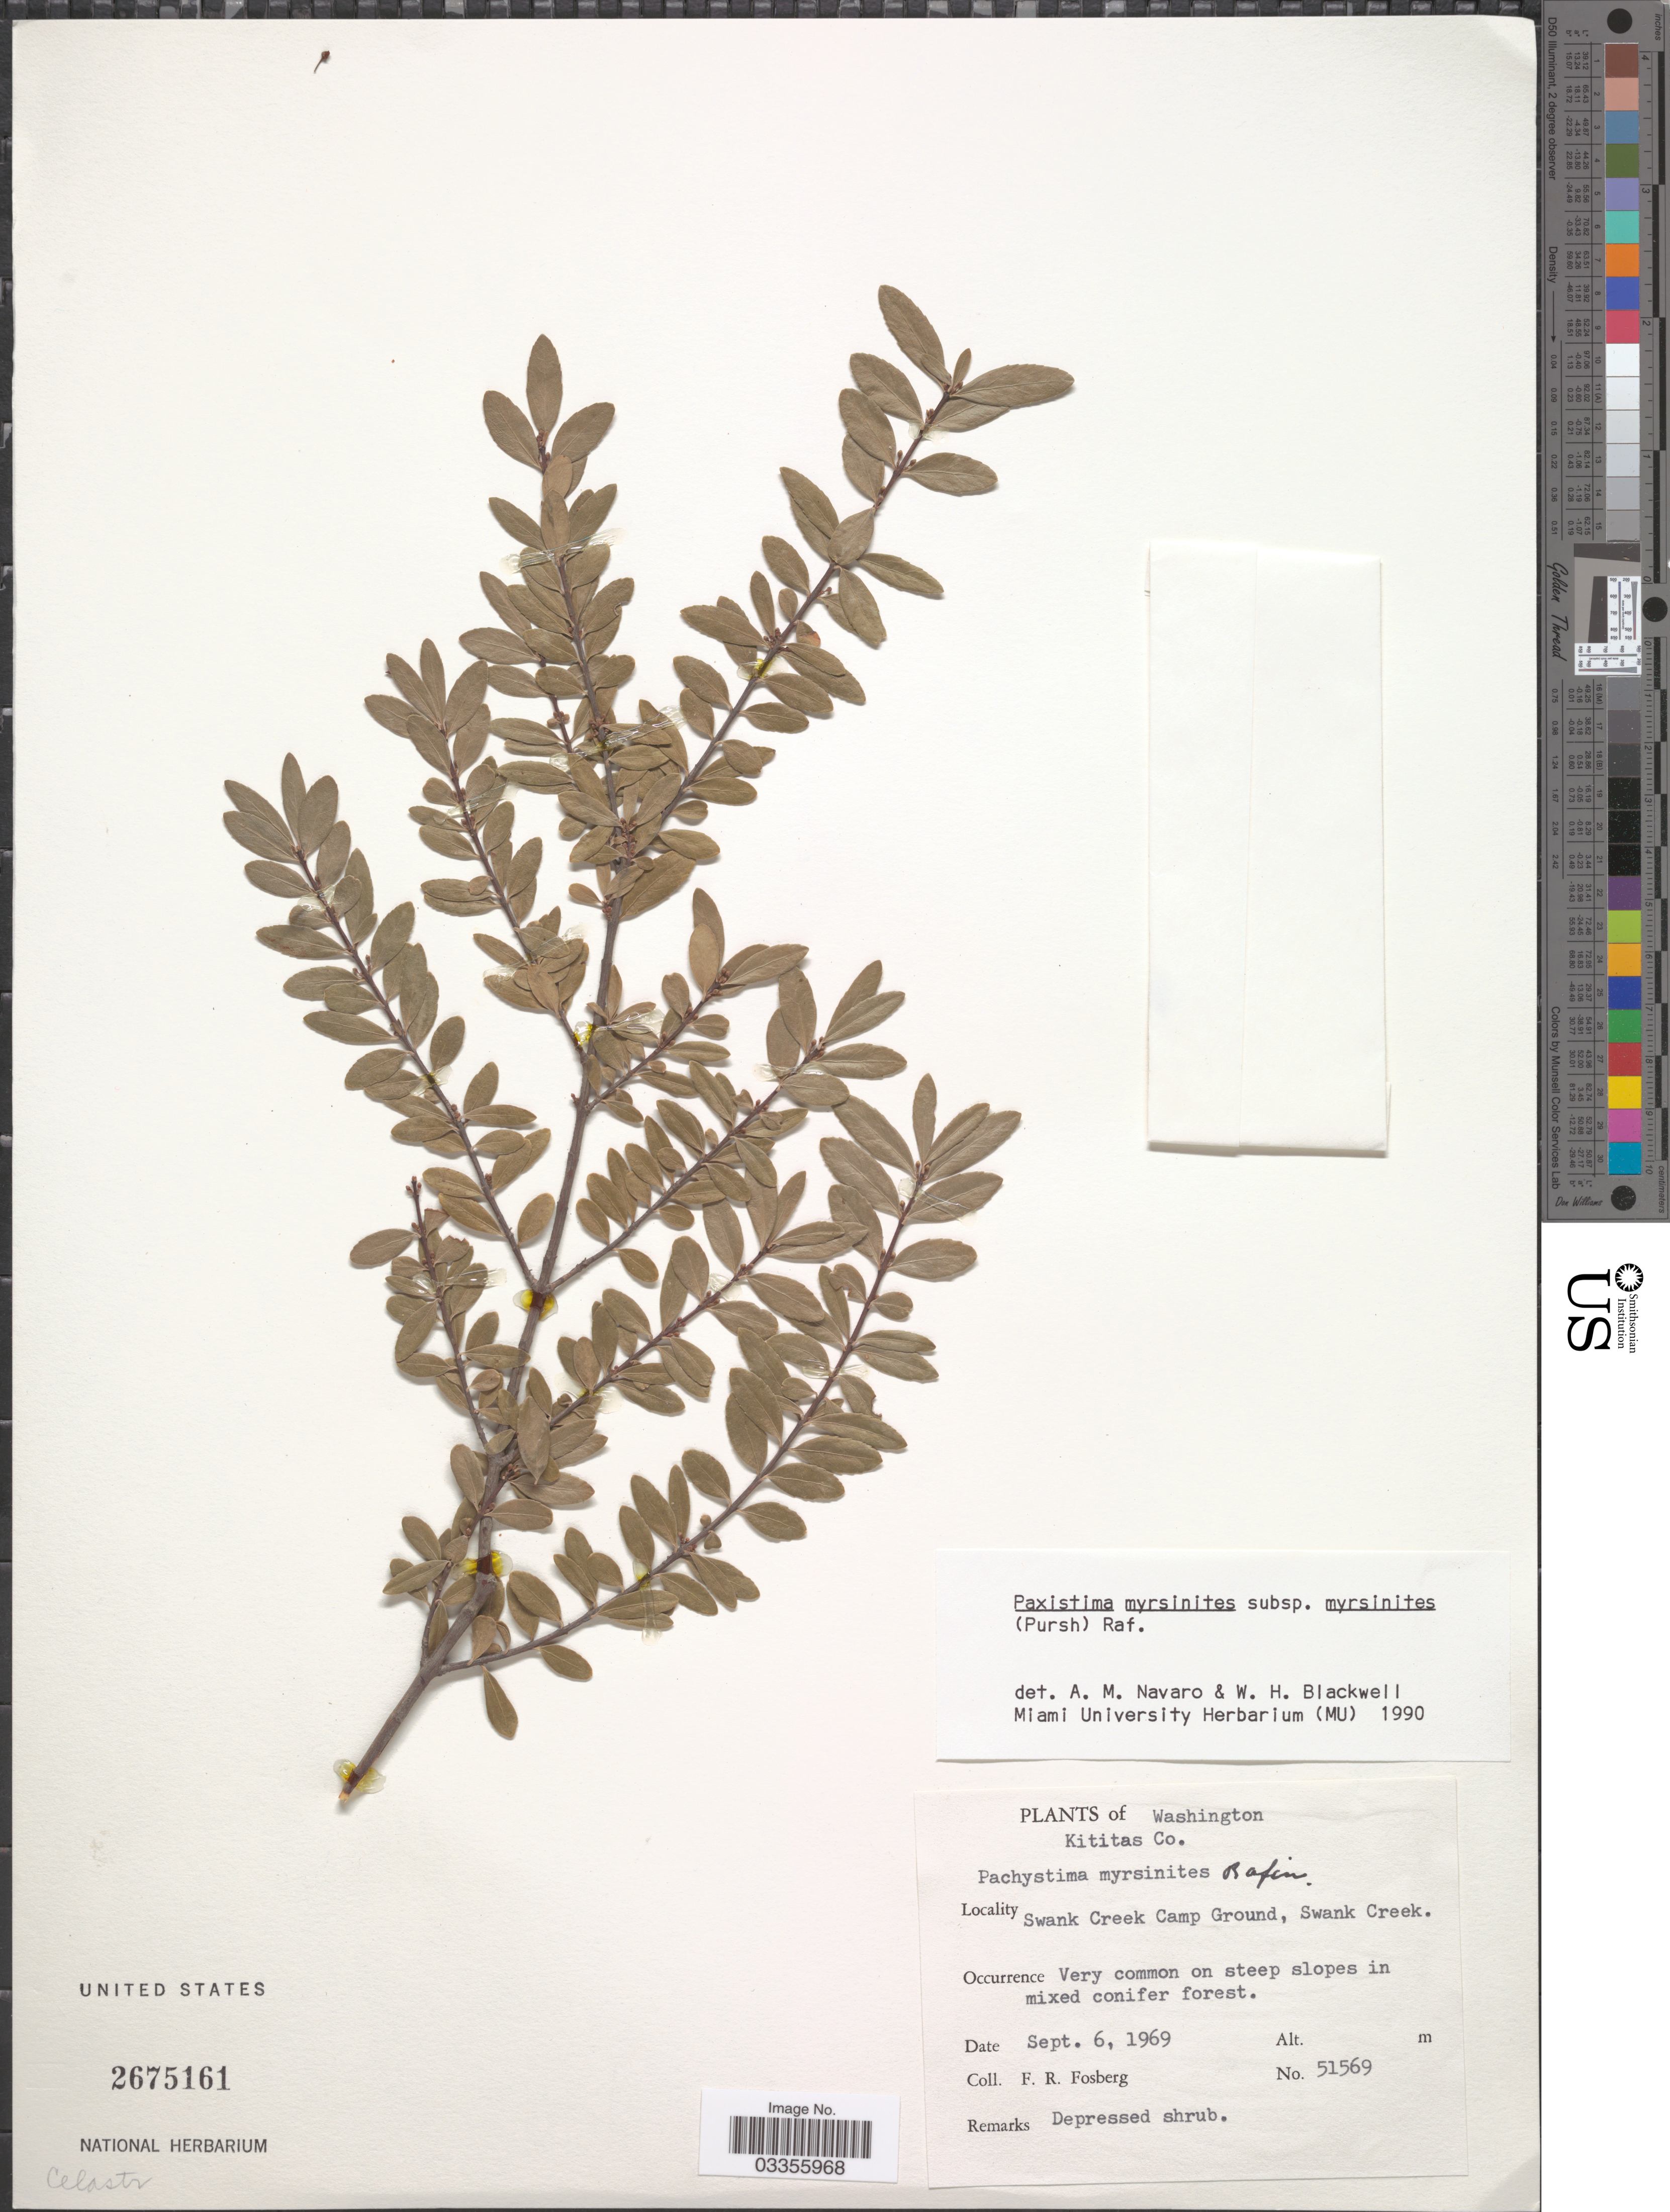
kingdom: Plantae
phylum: Tracheophyta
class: Magnoliopsida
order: Celastrales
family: Celastraceae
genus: Paxistima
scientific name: Paxistima myrsinites subsp. myrsinites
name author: (Pursh) Raf.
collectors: F. R. Fosberg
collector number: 51569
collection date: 1969-09-06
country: United States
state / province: Washington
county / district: Kittitas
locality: Kittitas Co. Swank Creek Camp Ground, Swank Creek.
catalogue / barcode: US 2675161